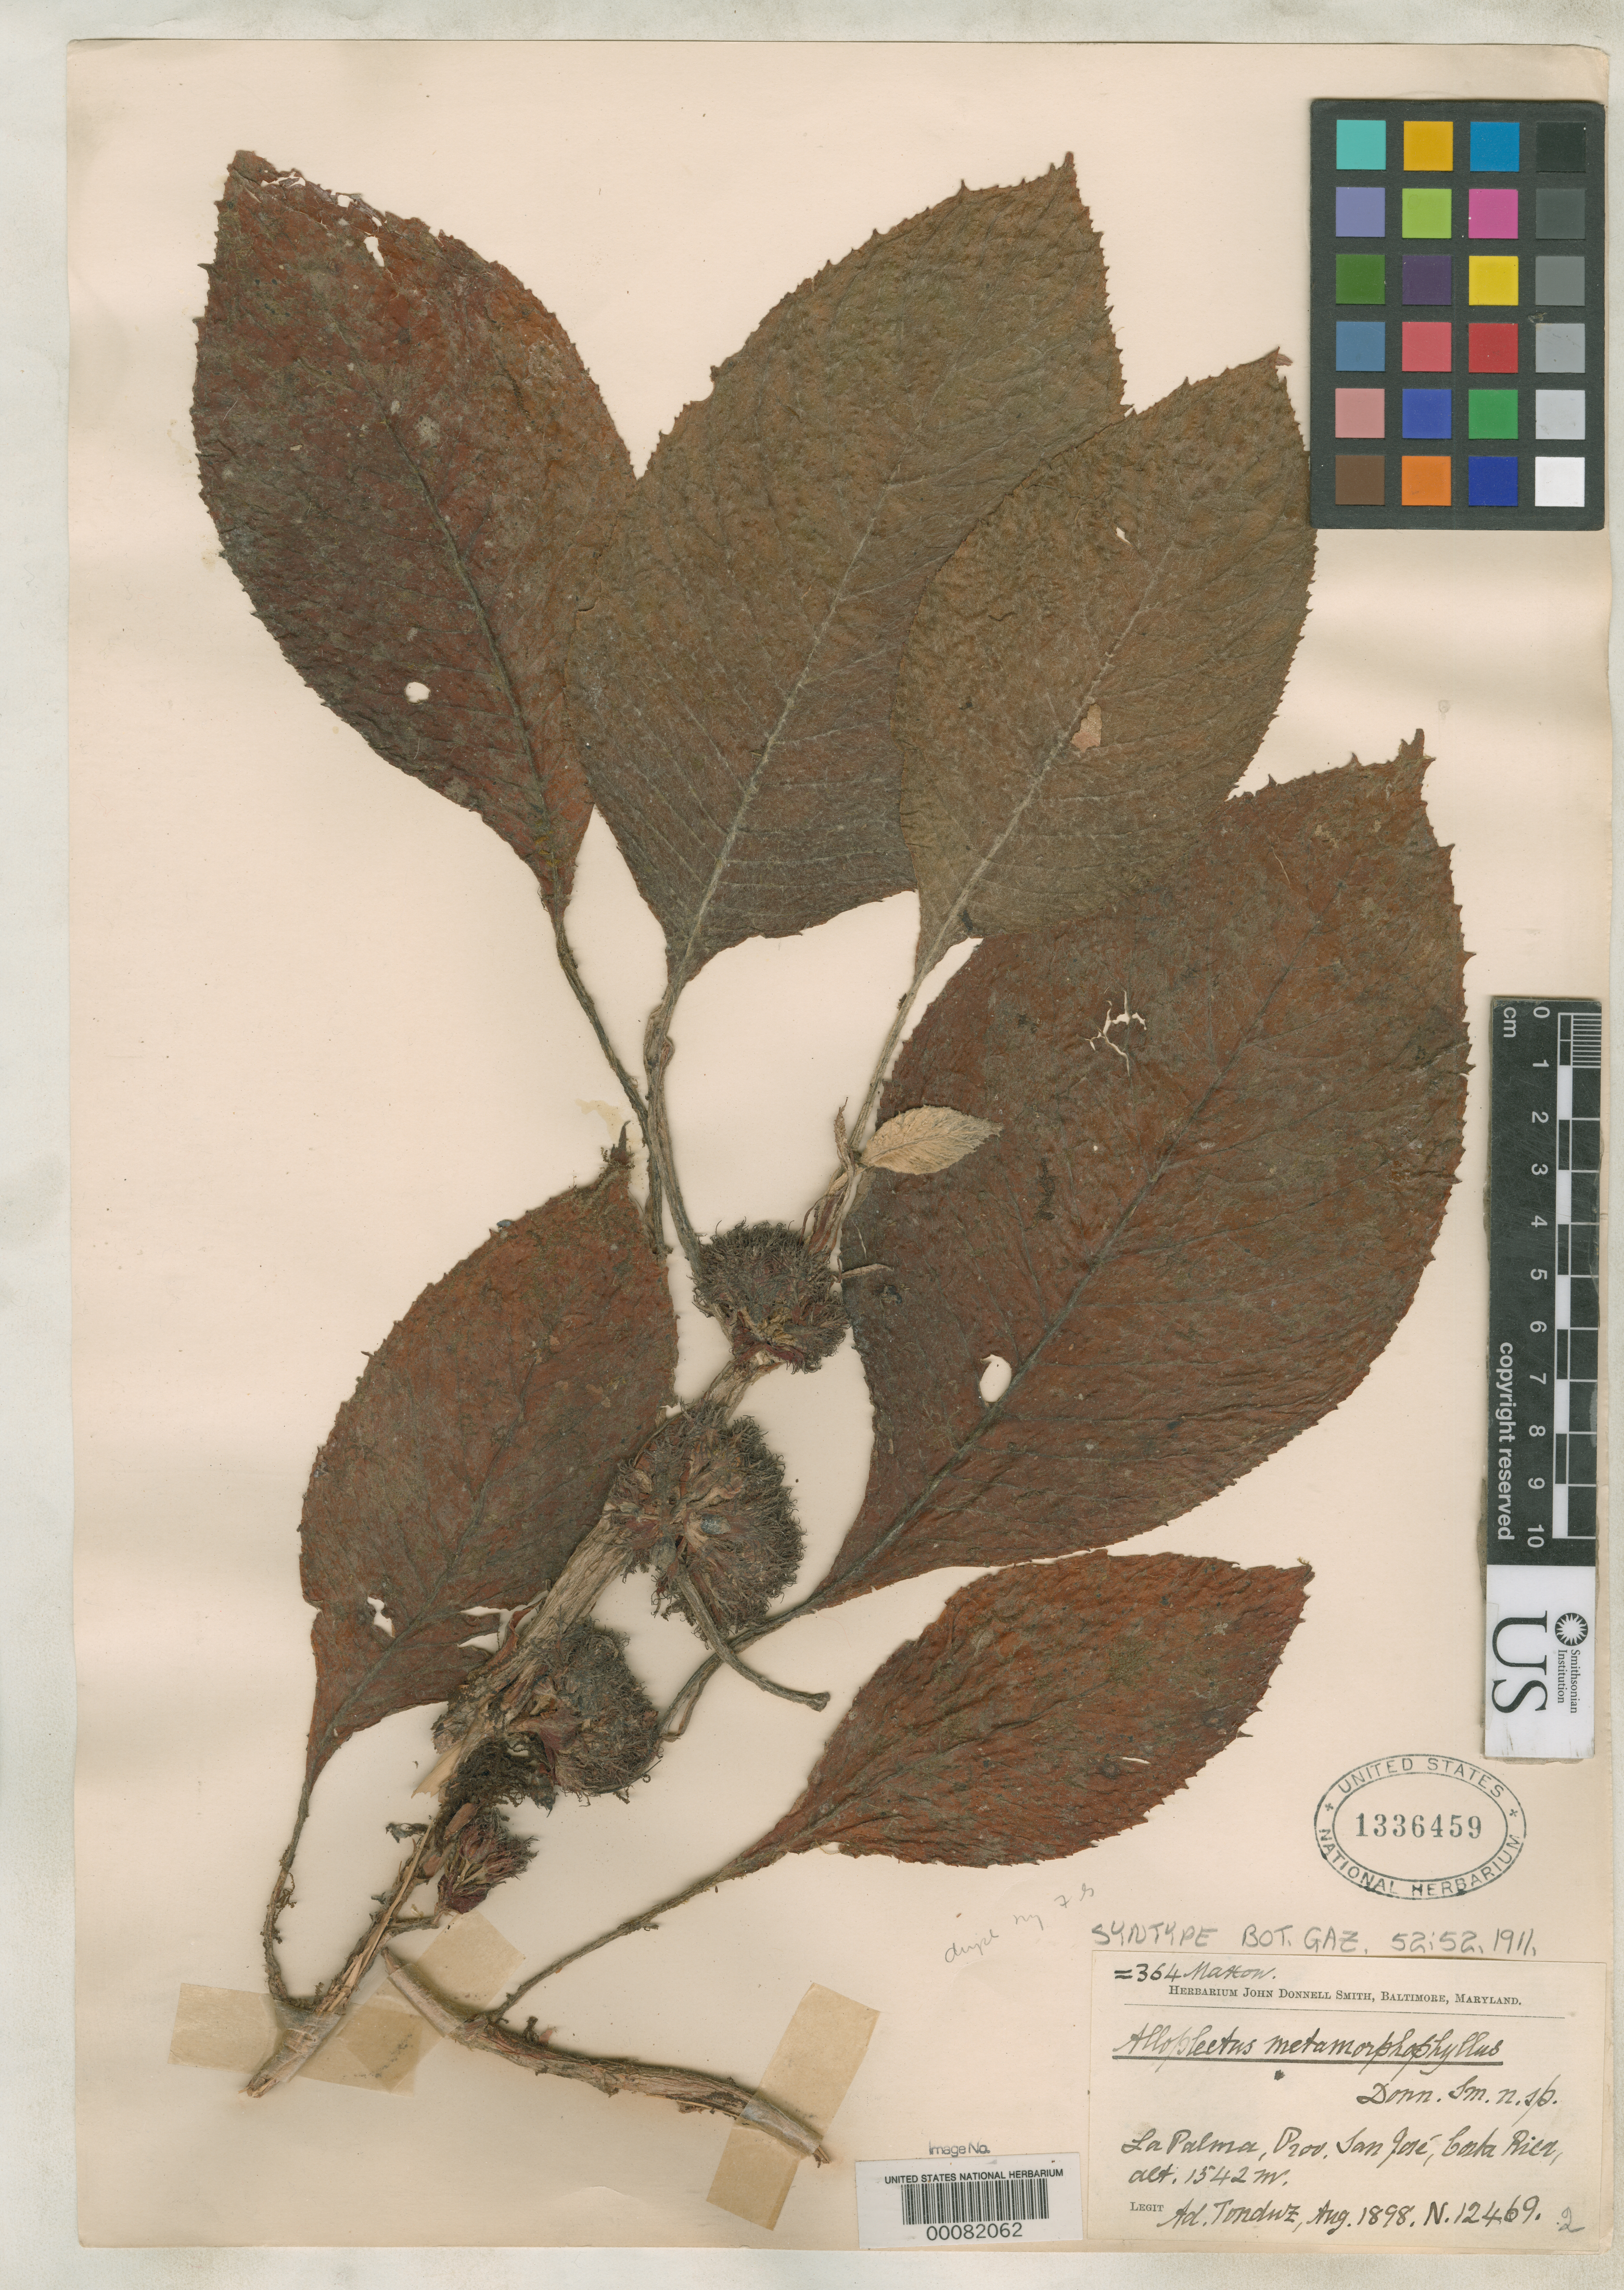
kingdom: Plantae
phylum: Tracheophyta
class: Magnoliopsida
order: Lamiales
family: Gesneriaceae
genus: Alloplectus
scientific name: Alloplectus metamorphophyllus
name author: Donn. Sm.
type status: Syntype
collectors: A. Tonduz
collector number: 12469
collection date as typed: Aug 1898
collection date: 1898-08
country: Costa Rica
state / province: San José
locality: La Palma.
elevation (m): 1542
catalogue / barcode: US 1336459